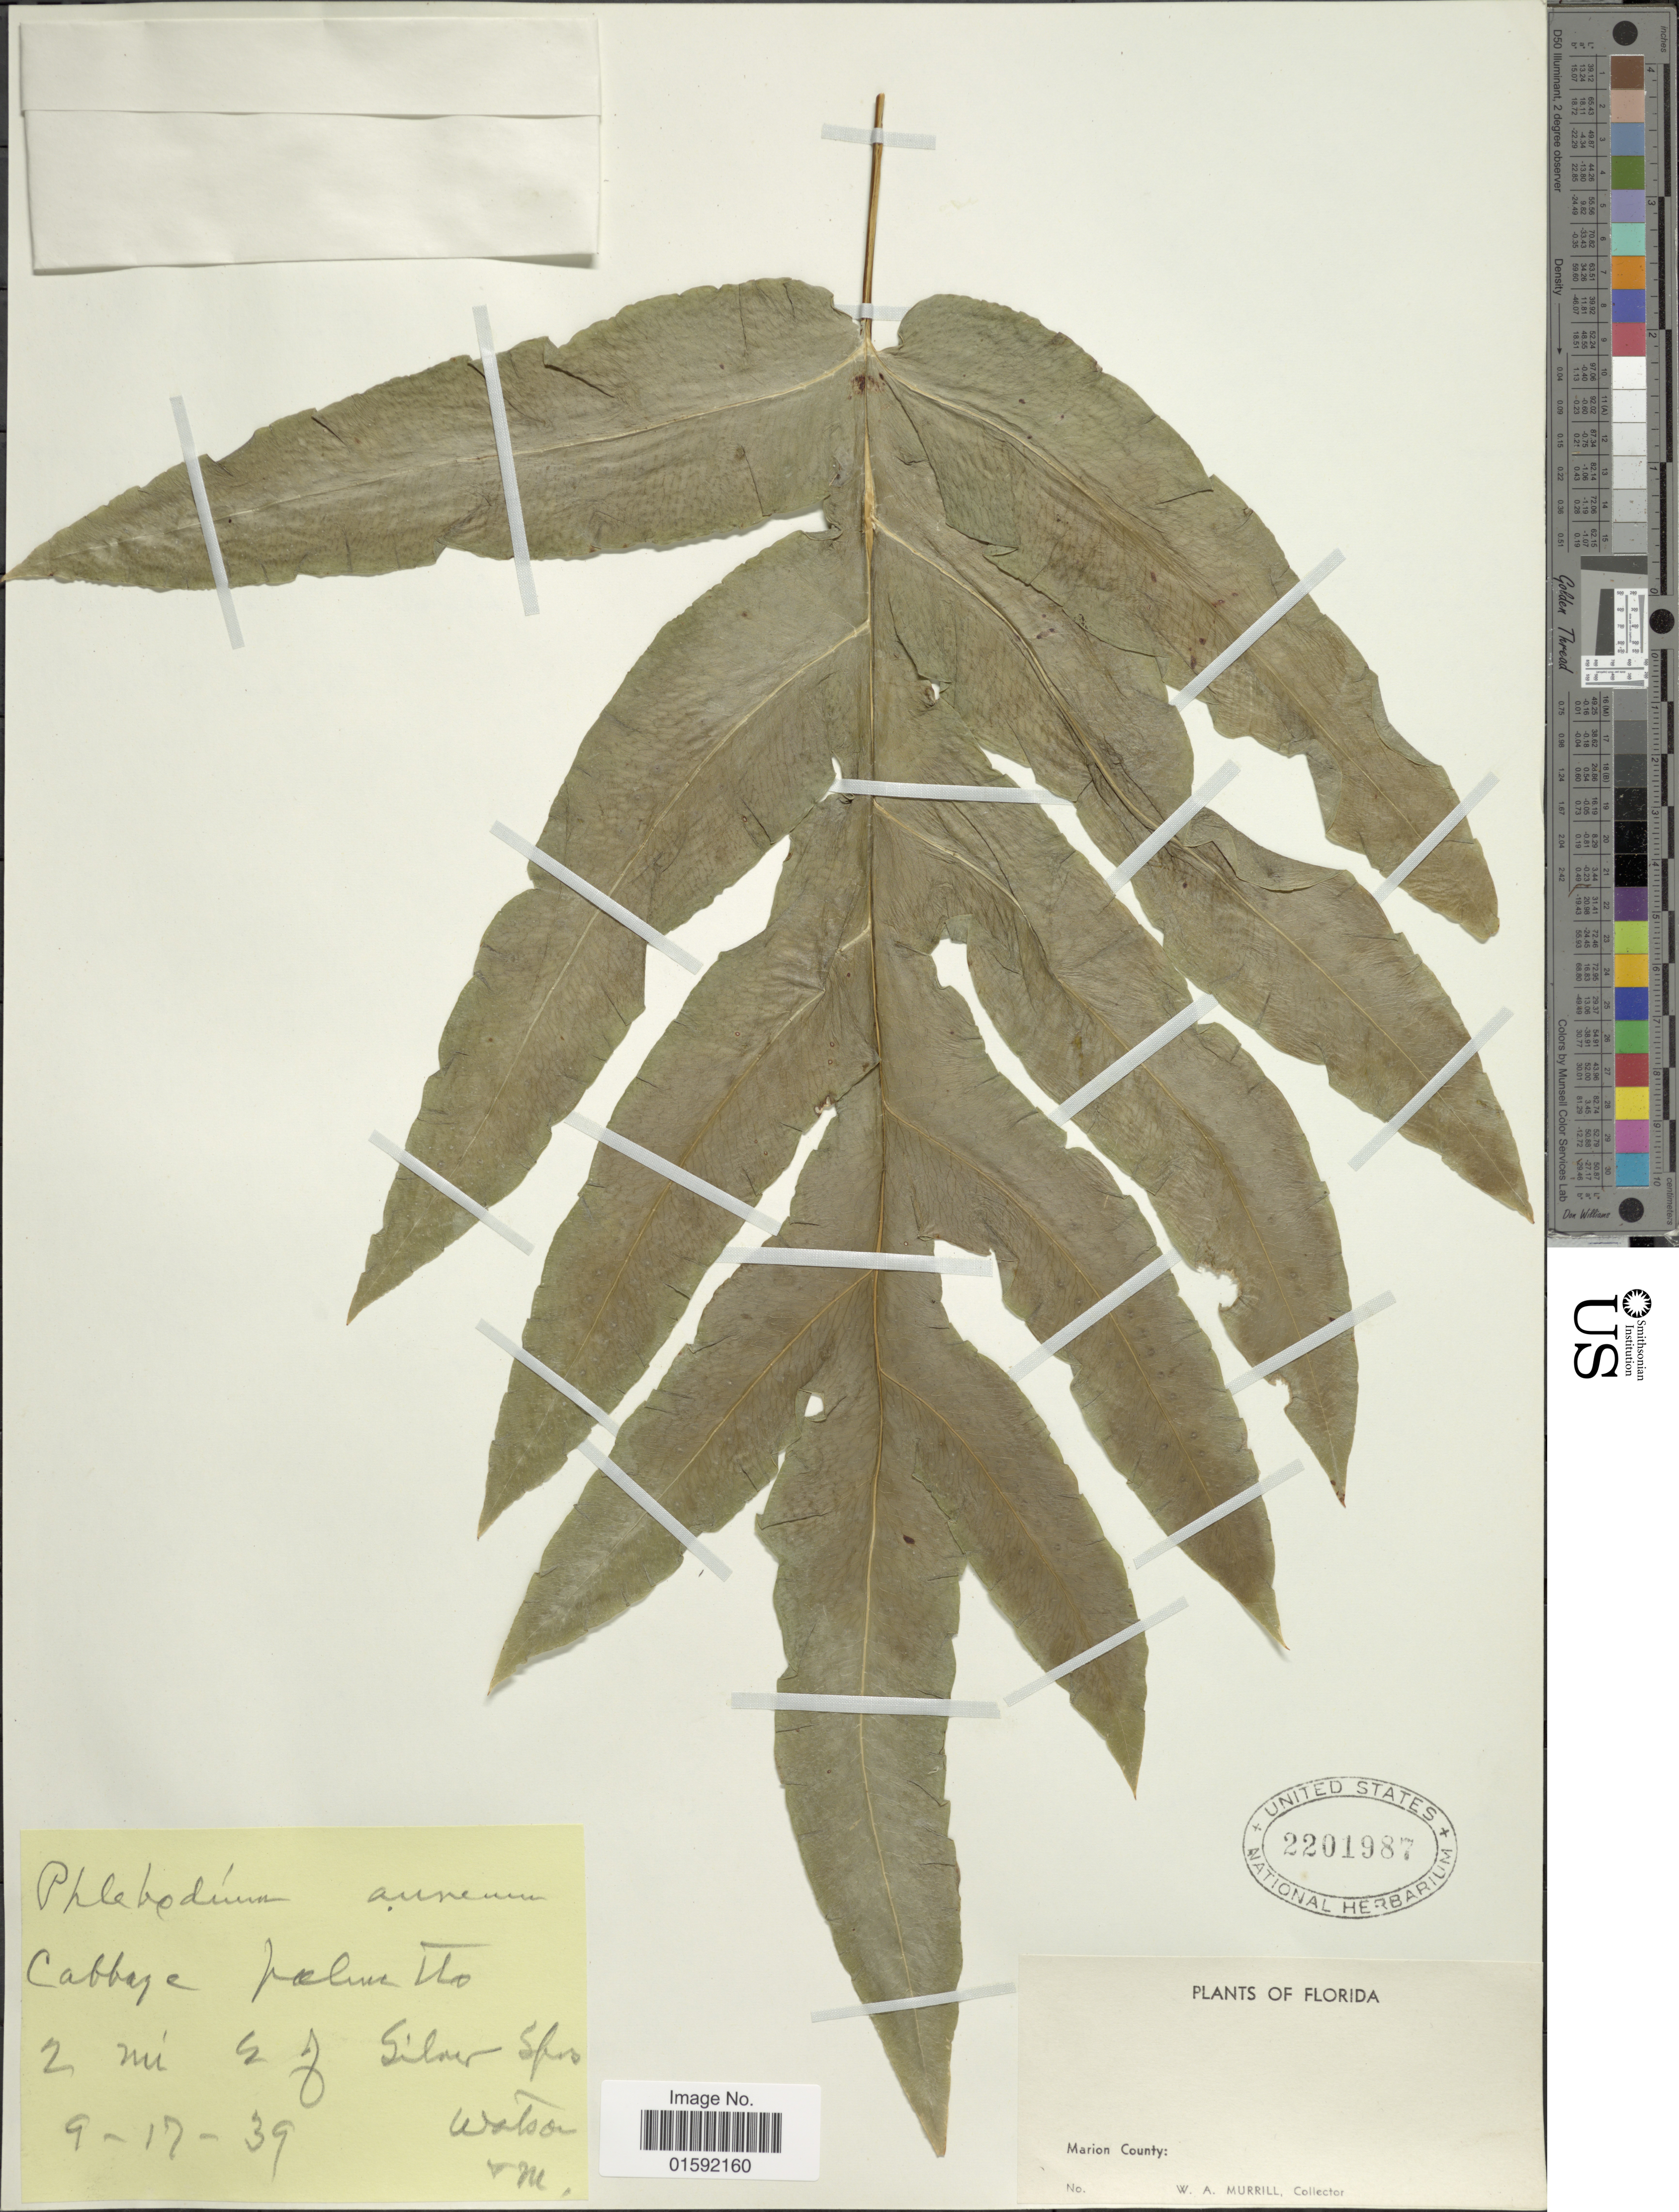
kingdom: Plantae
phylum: Tracheophyta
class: Polypodiopsida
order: Polypodiales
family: Polypodiaceae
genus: Phlebodium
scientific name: Phlebodium areolatum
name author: (Humb. & Bonap. ex Willd.) J. Sm.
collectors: W. A. Murrill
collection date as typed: Transcribed d/m/y: 17/9/39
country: United States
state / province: Florida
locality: Marion County, 2 mi E of Silver Spr.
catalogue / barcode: US 2201987